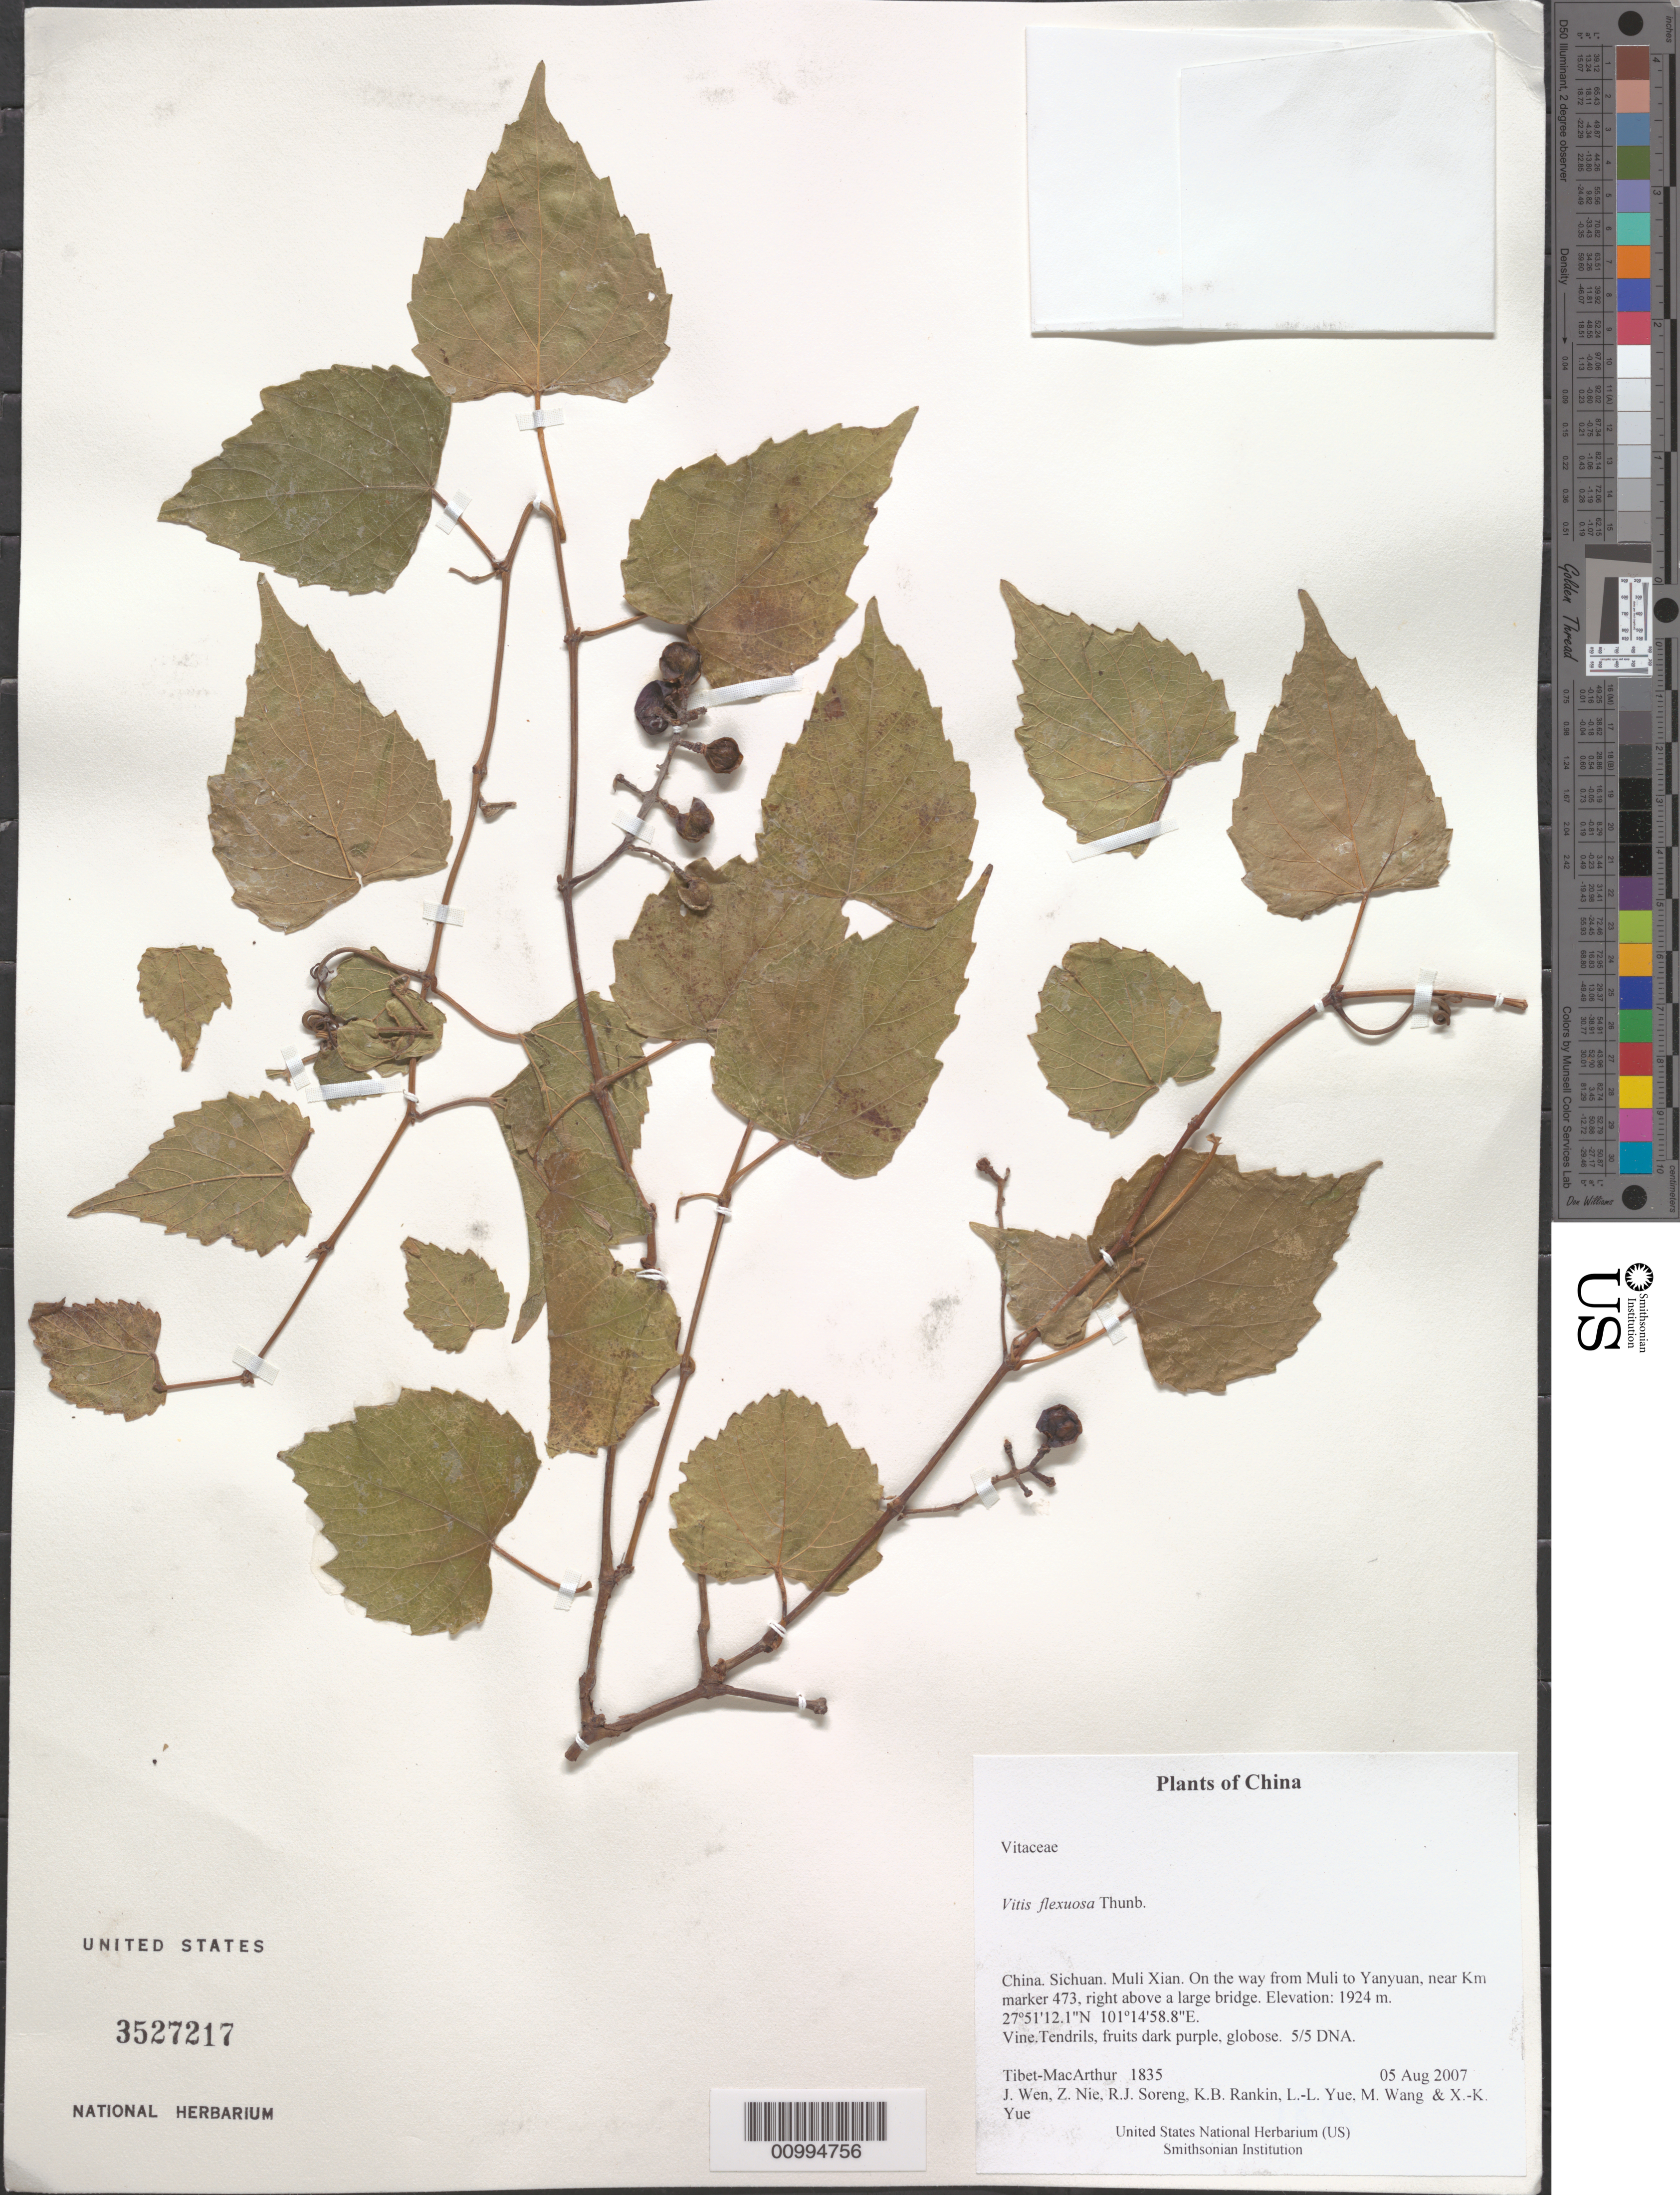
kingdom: Plantae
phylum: Tracheophyta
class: Magnoliopsida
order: Vitales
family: Vitaceae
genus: Vitis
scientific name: Vitis flexuosa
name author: Thunb.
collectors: Tibet-MacArthur, J. Wen, Z. Nie, R. J. Soreng, K. Rankin, L. Yue, M. Wang & X. Yue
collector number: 1835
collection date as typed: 05 Aug 2007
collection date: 2007-08-05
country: China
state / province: Sichuan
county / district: Muli Xian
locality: On the way from Muli to Yanyuan, near Km marker 473, right above a large bridge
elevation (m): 1924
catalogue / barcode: US 3527217